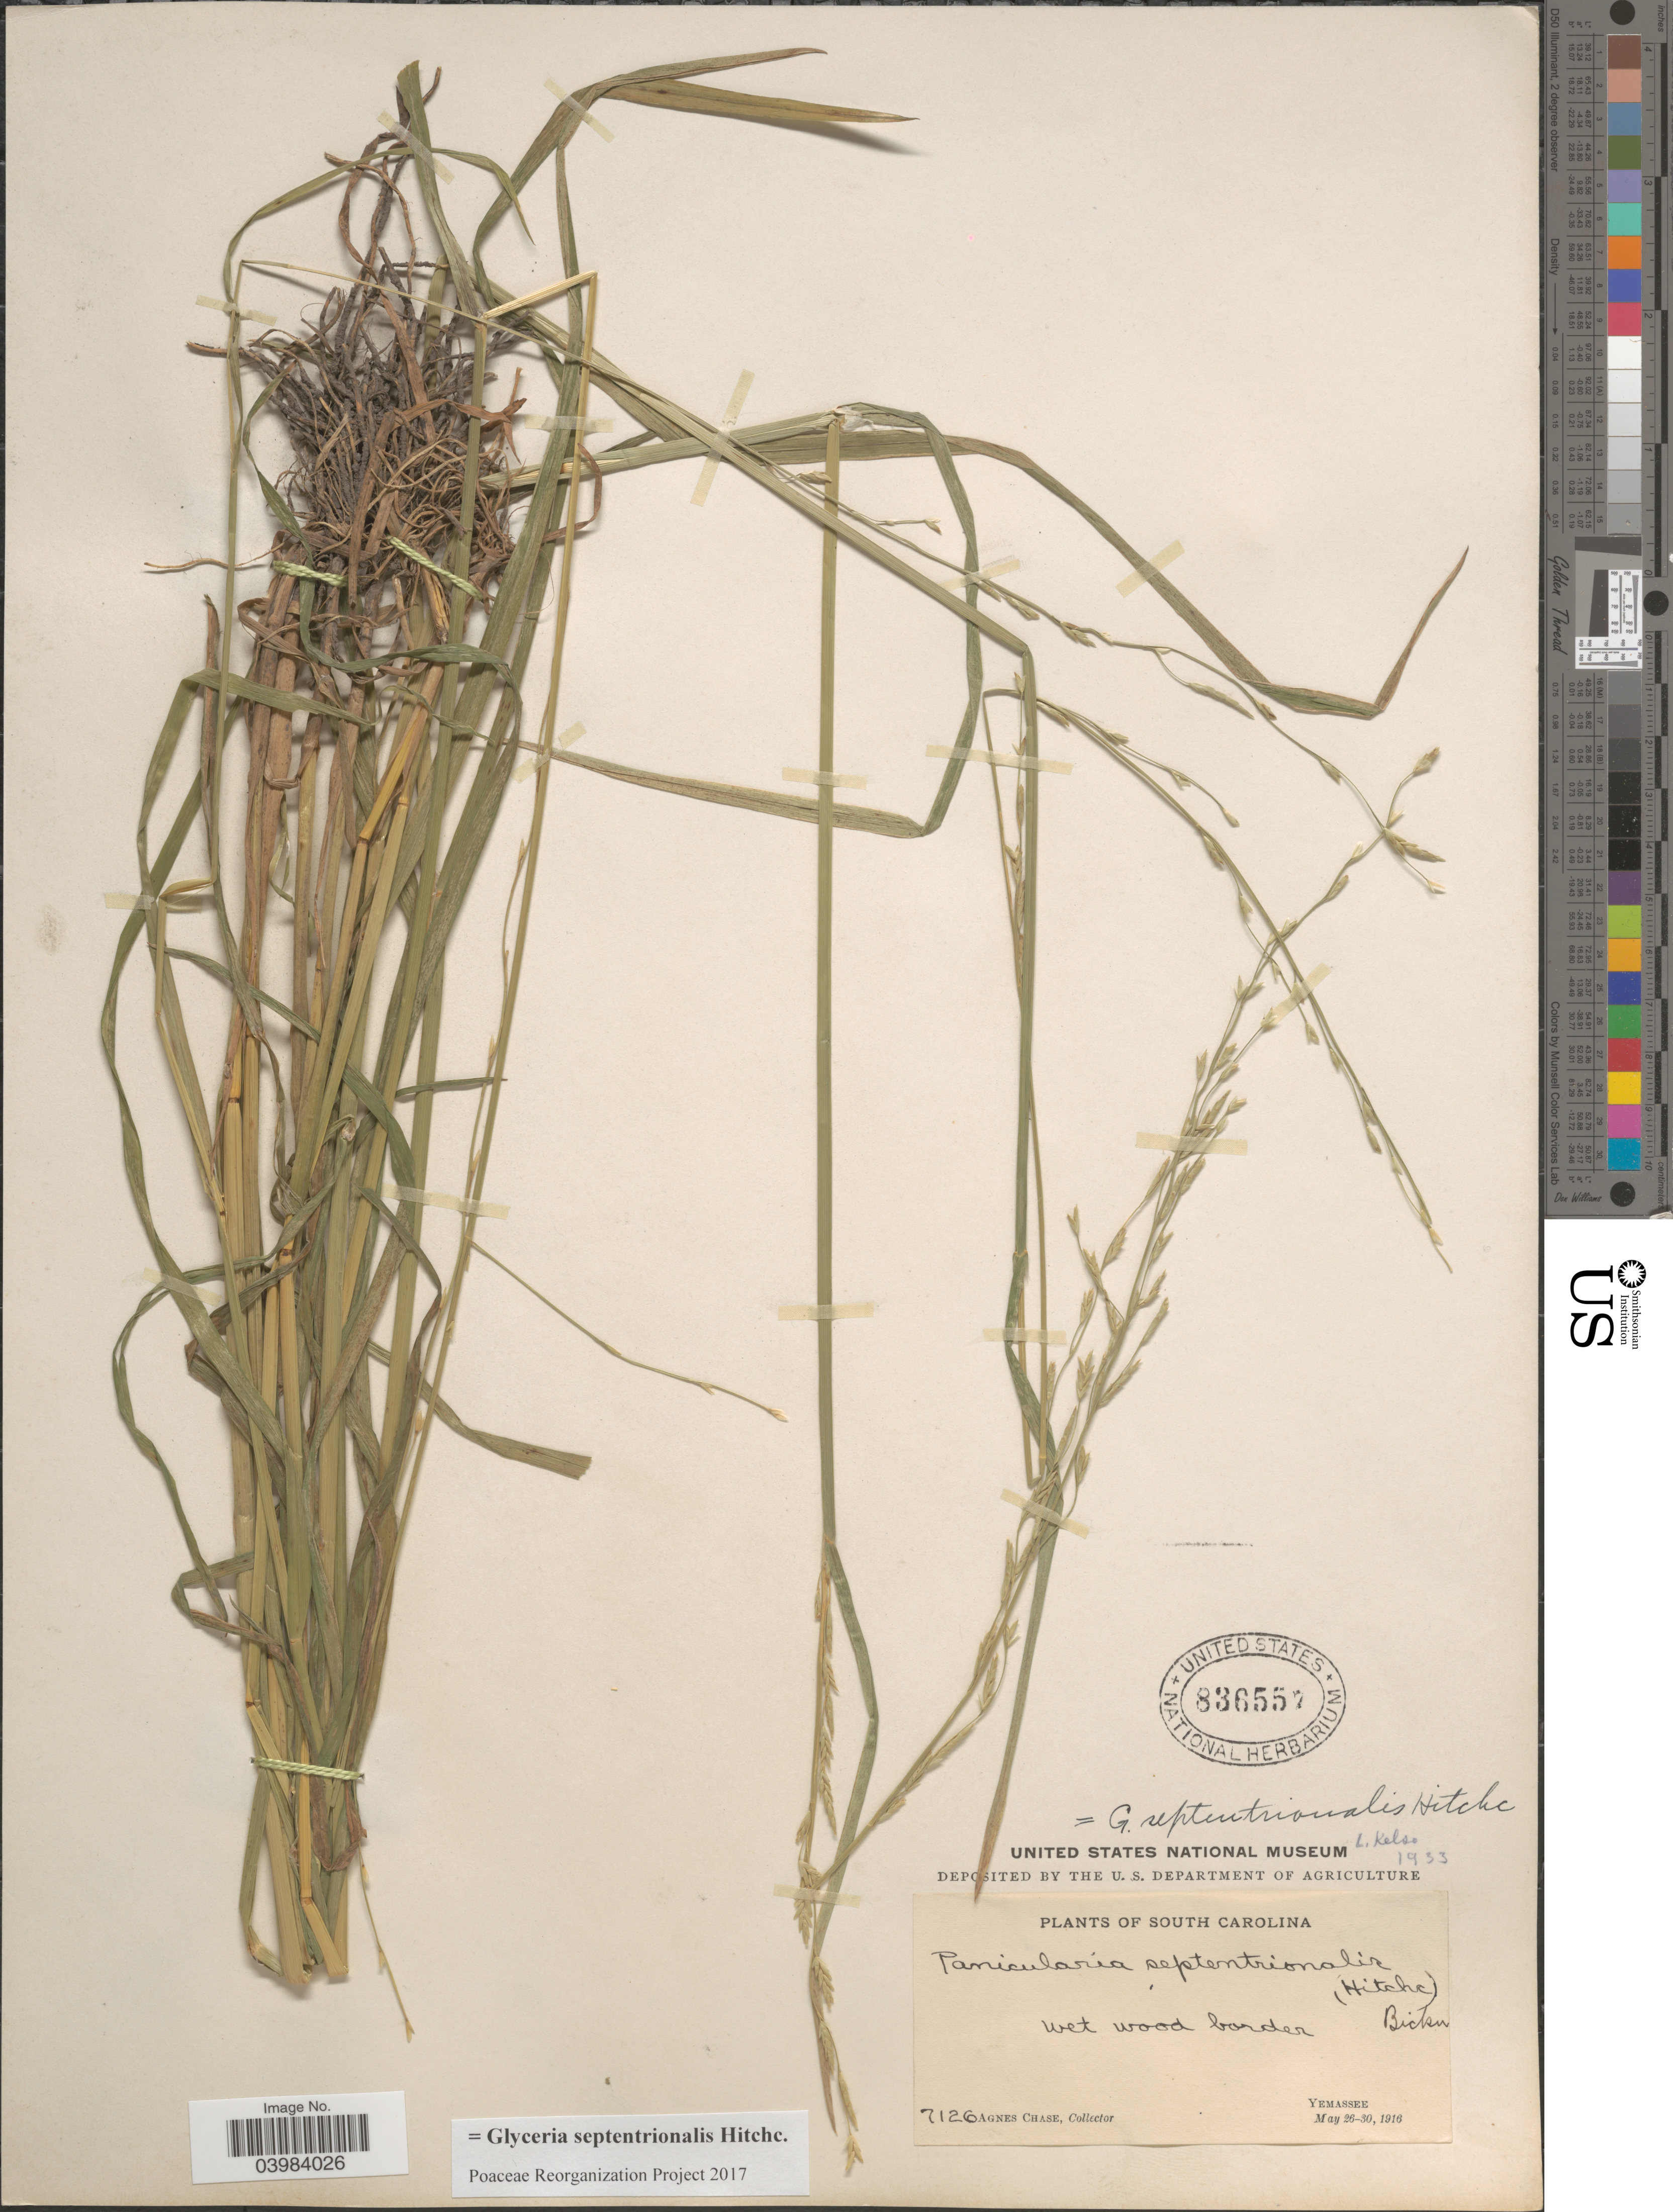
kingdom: Plantae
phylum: Tracheophyta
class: Liliopsida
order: Poales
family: Poaceae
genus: Glyceria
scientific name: Glyceria septentrionalis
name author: Hitchc.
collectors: A. Chase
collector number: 7126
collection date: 1916-05-26/1916-05-30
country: United States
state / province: South Carolina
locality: Wet wood border. Yemassee.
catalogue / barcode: US 836557